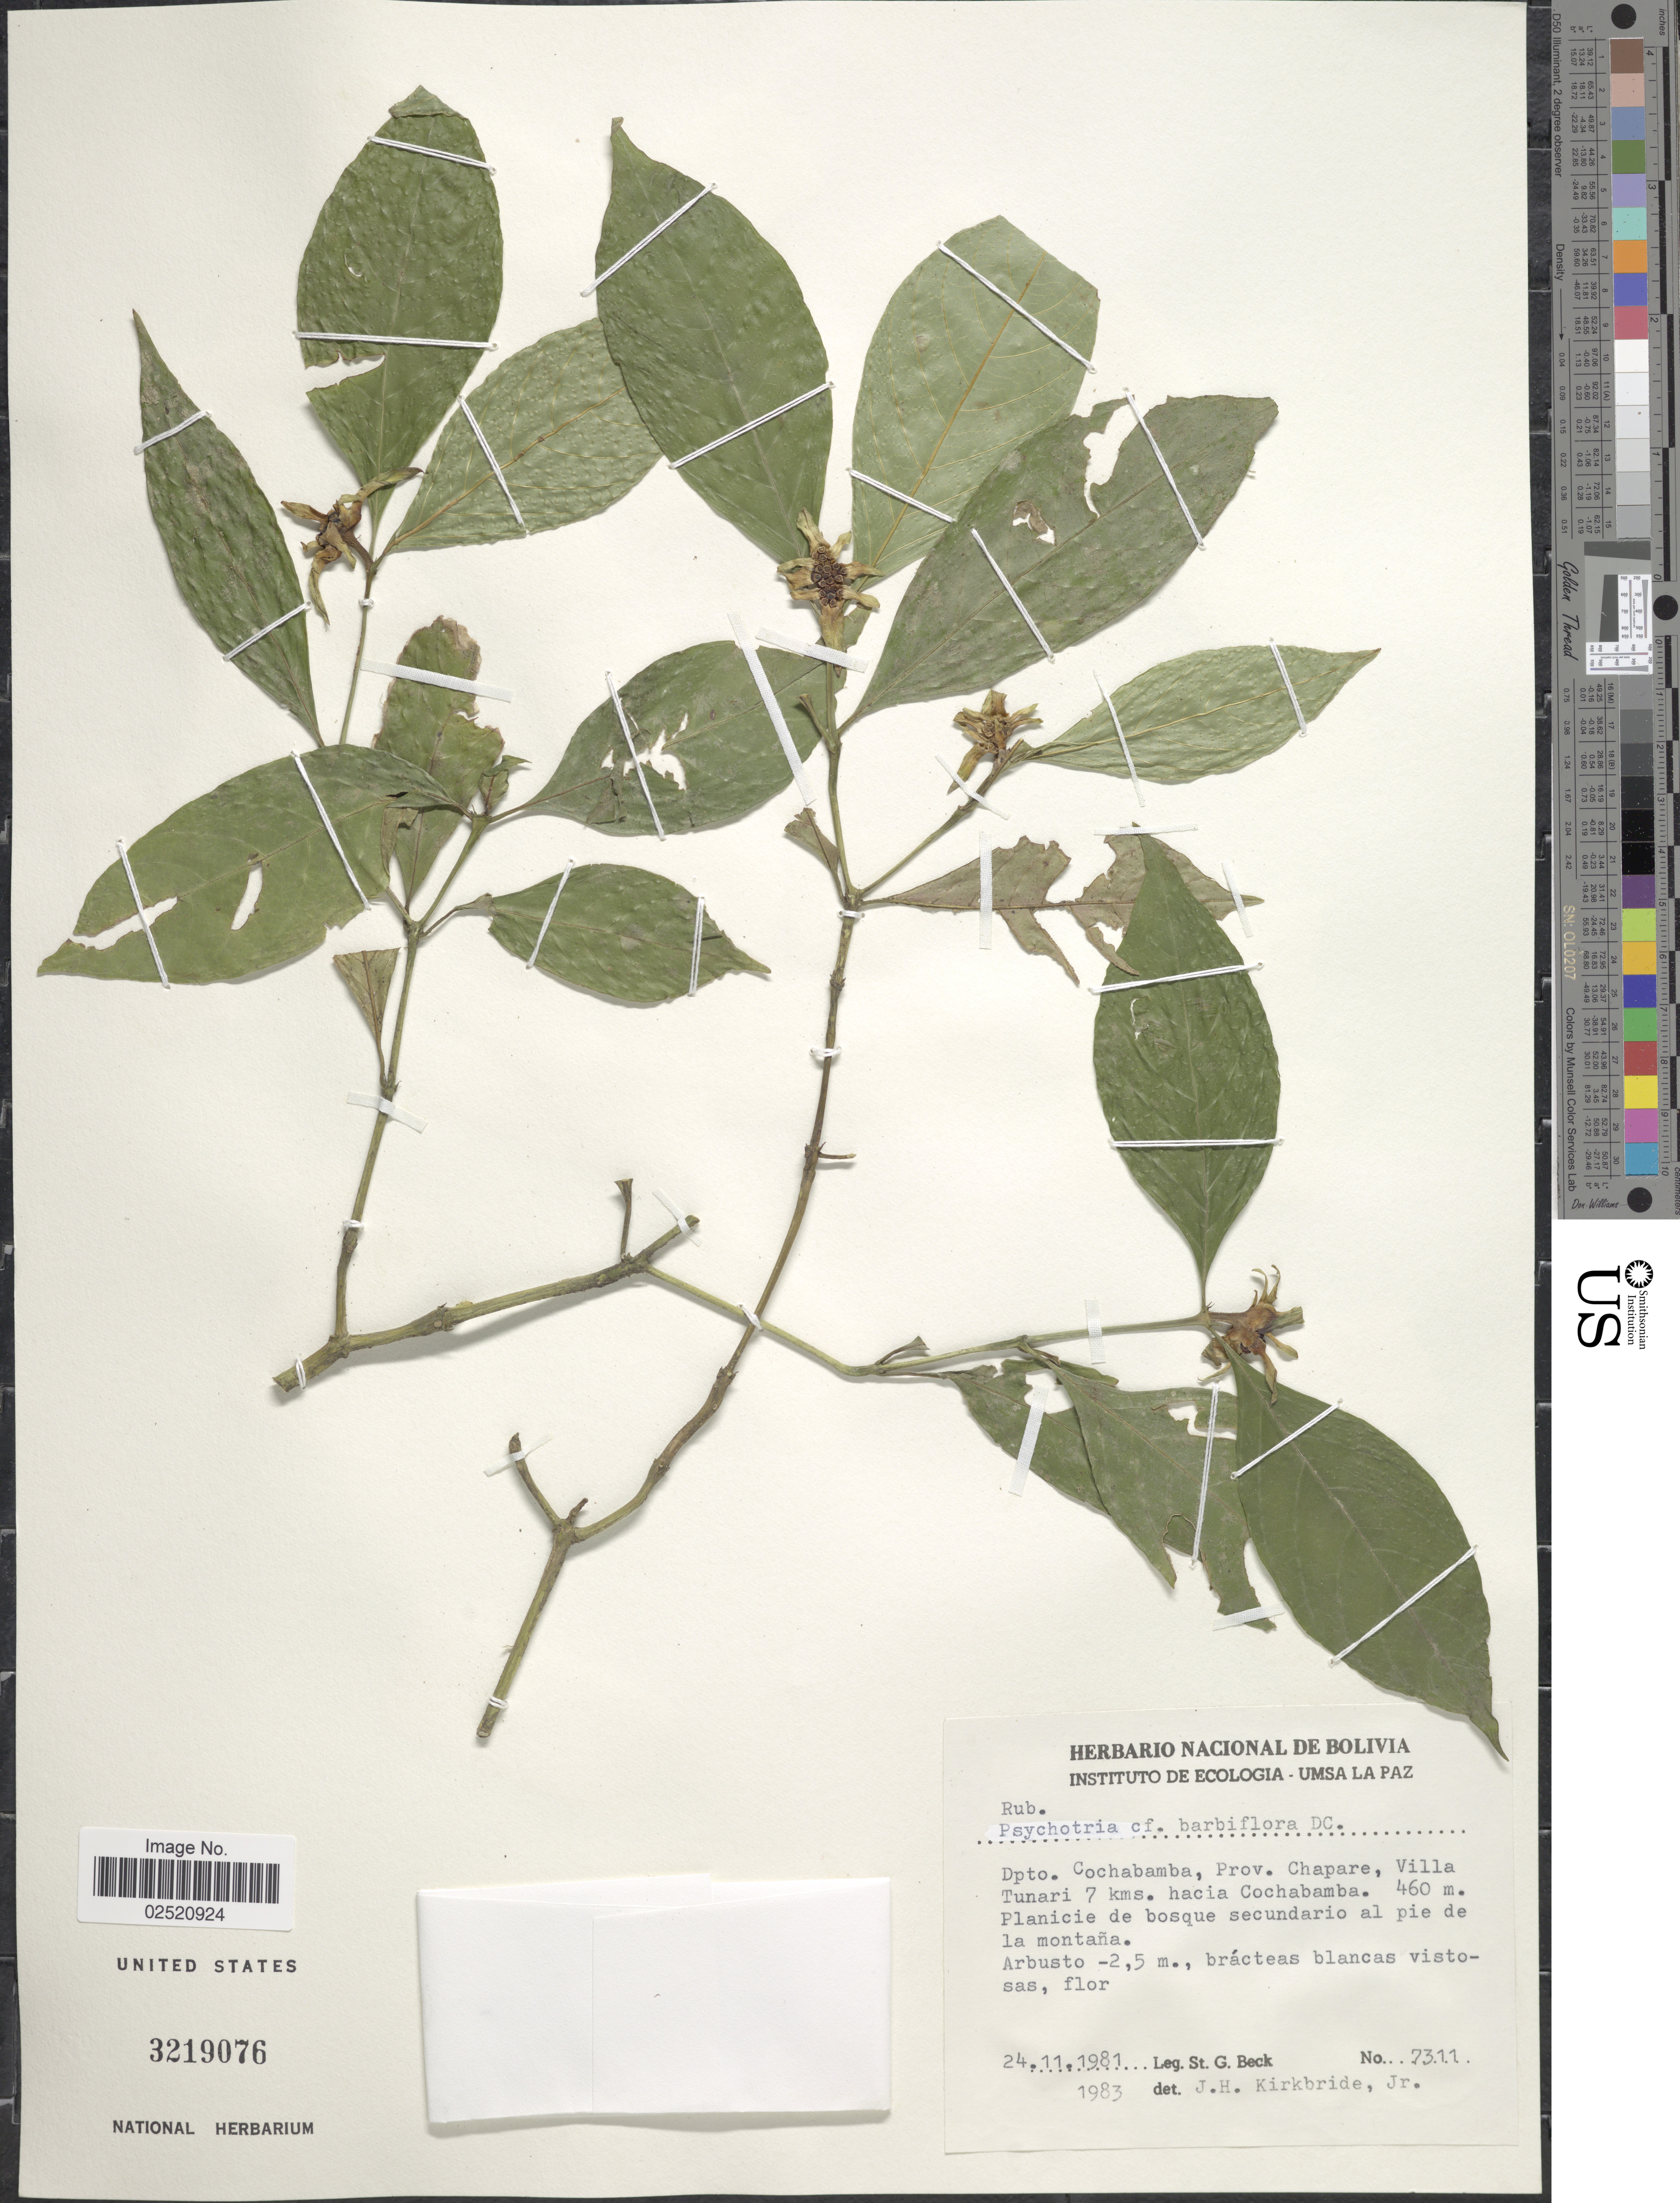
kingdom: Plantae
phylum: Tracheophyta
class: Magnoliopsida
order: Gentianales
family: Rubiaceae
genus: Psychotria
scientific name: Psychotria barbiflora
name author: DC.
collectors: S. G. Beck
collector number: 7311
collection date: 1981-11-24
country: Bolivia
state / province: Cochabamba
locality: Prov. Chapare, Villa Tunari 7 kms. hacia Cochabamba, de bosque secundario al pie de la montana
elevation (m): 460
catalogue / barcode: US 3219076